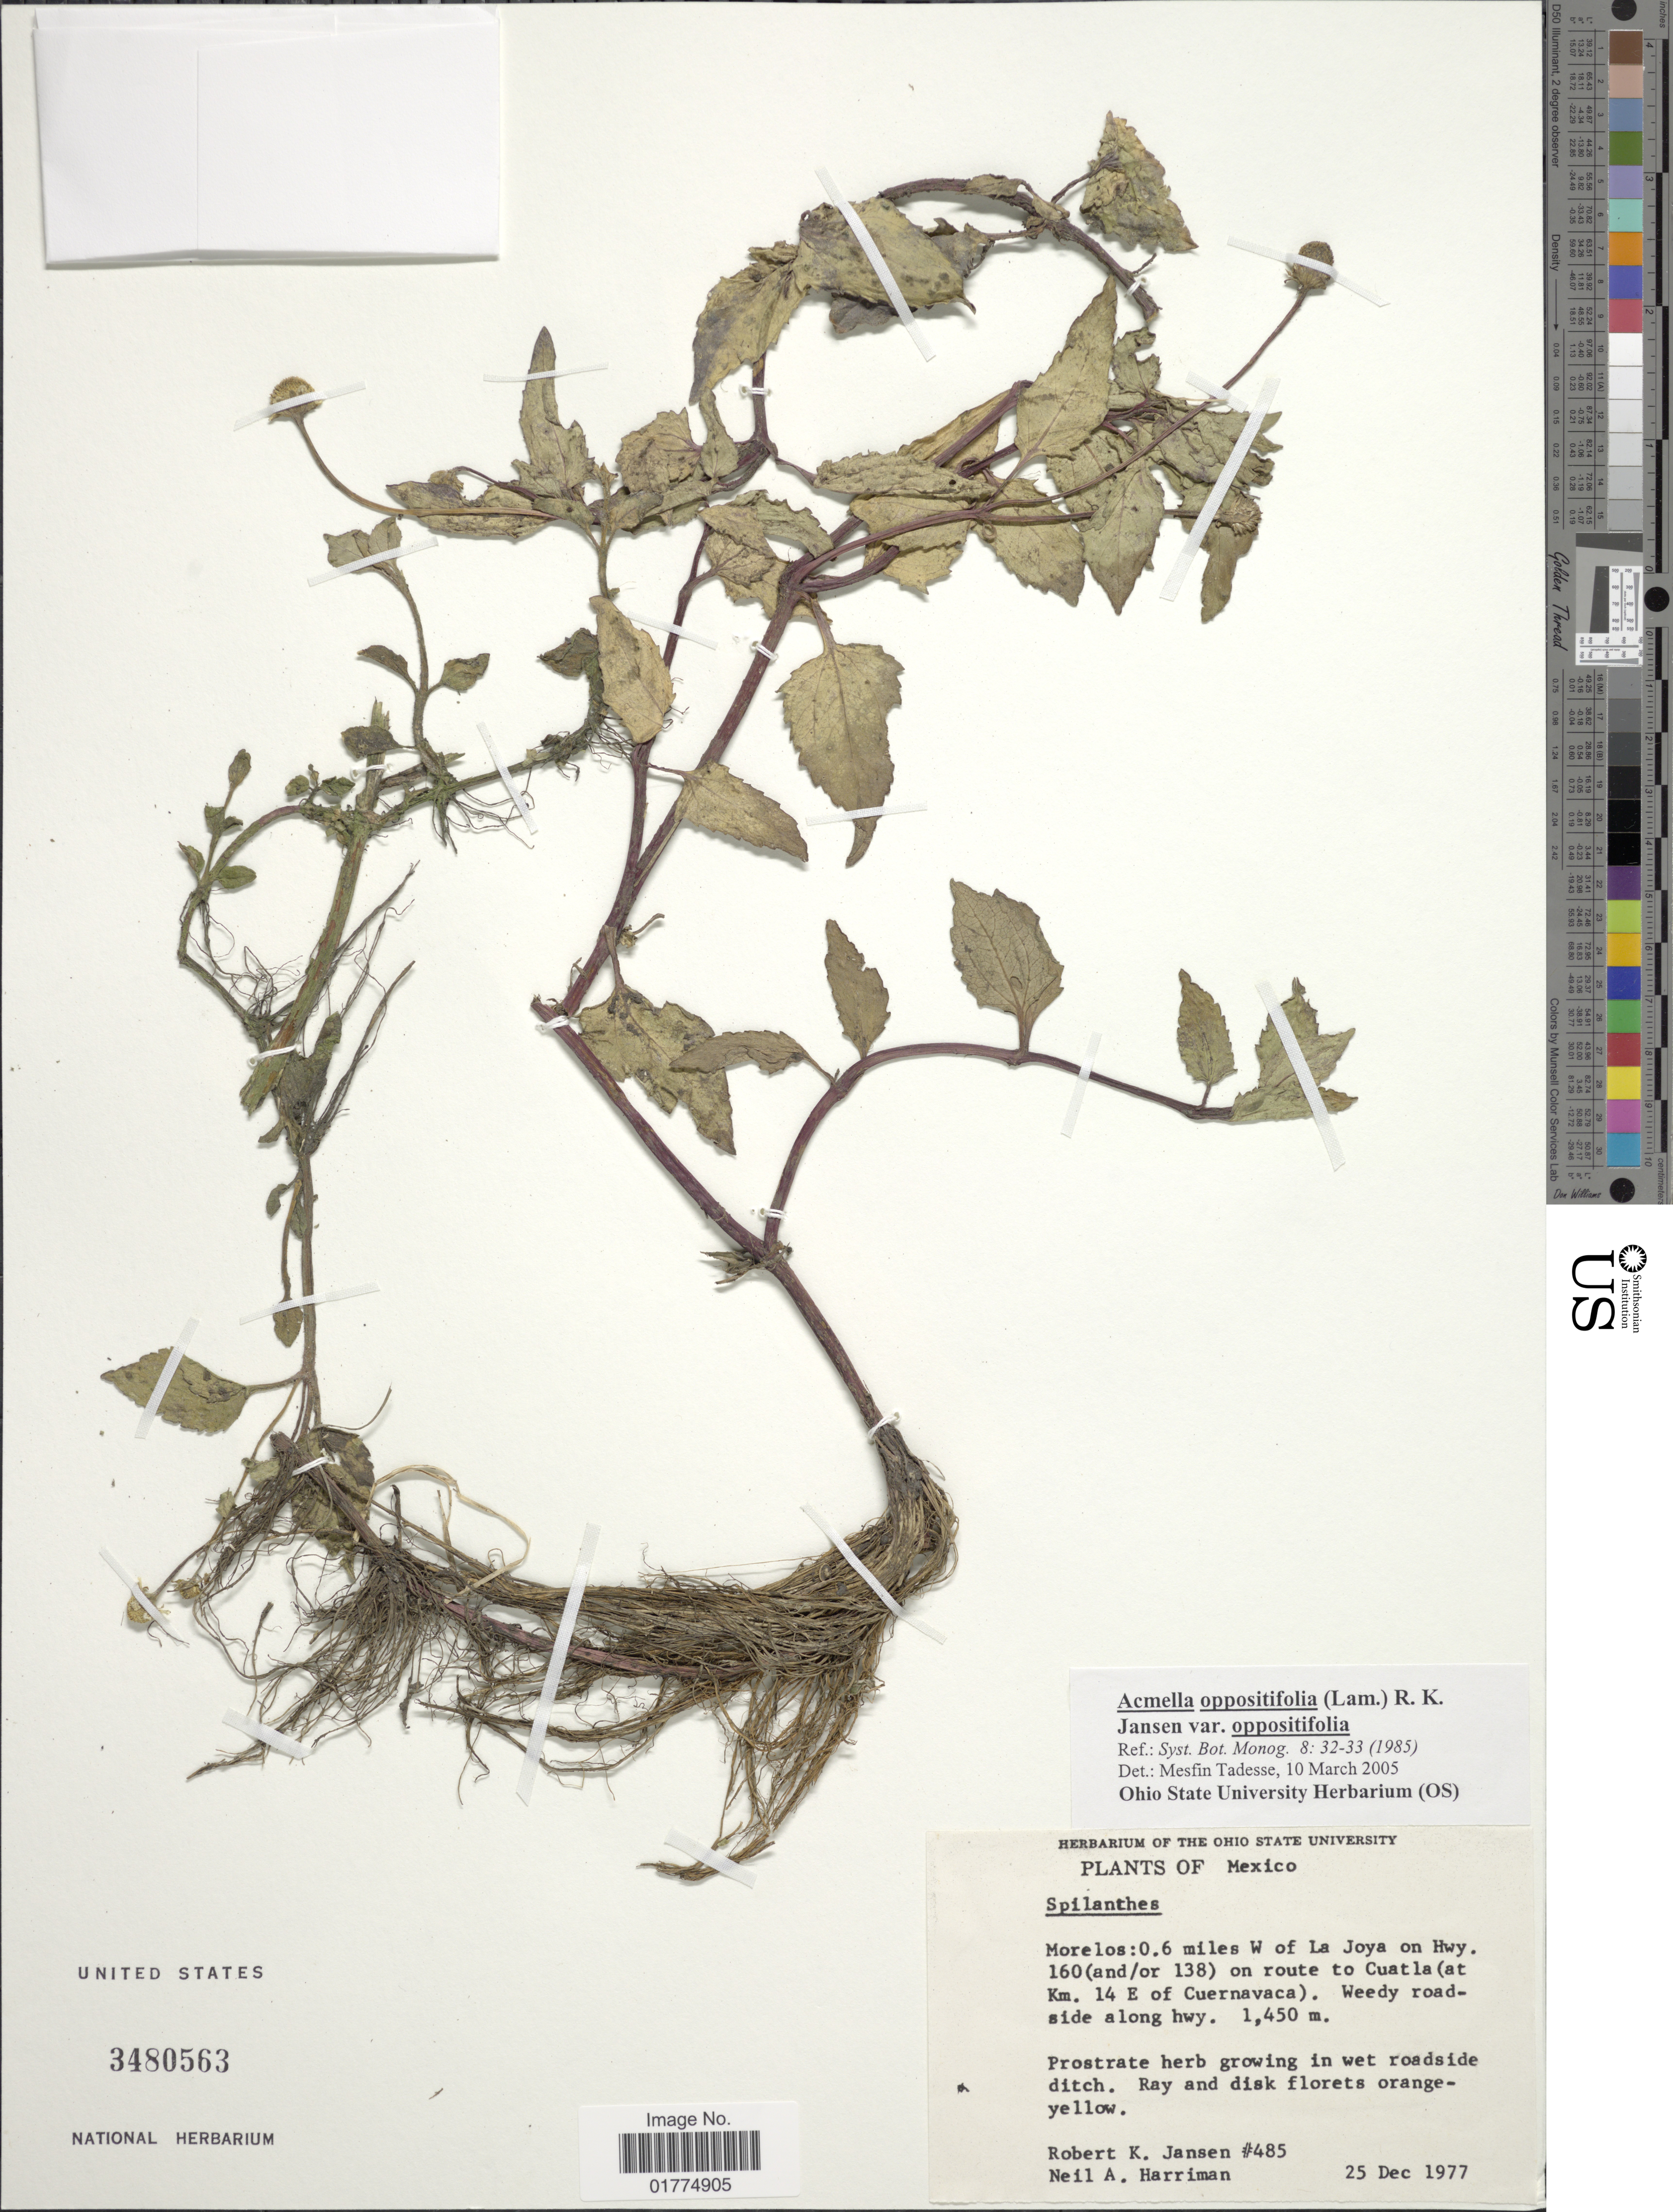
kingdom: Plantae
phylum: Tracheophyta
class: Magnoliopsida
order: Asterales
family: Asteraceae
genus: Acmella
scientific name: Acmella repens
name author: (Walter) Rich.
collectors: R. K. Jansen & N. A. Harriman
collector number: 485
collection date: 1977-12-25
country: Mexico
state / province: Morelos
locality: Morelos: 0.6 miles W of La Joya on Hwy. 160 (and/or 138) on route to Cuatla (at Km 14 E of Cuernavaca)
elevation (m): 1450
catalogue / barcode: US 3480563